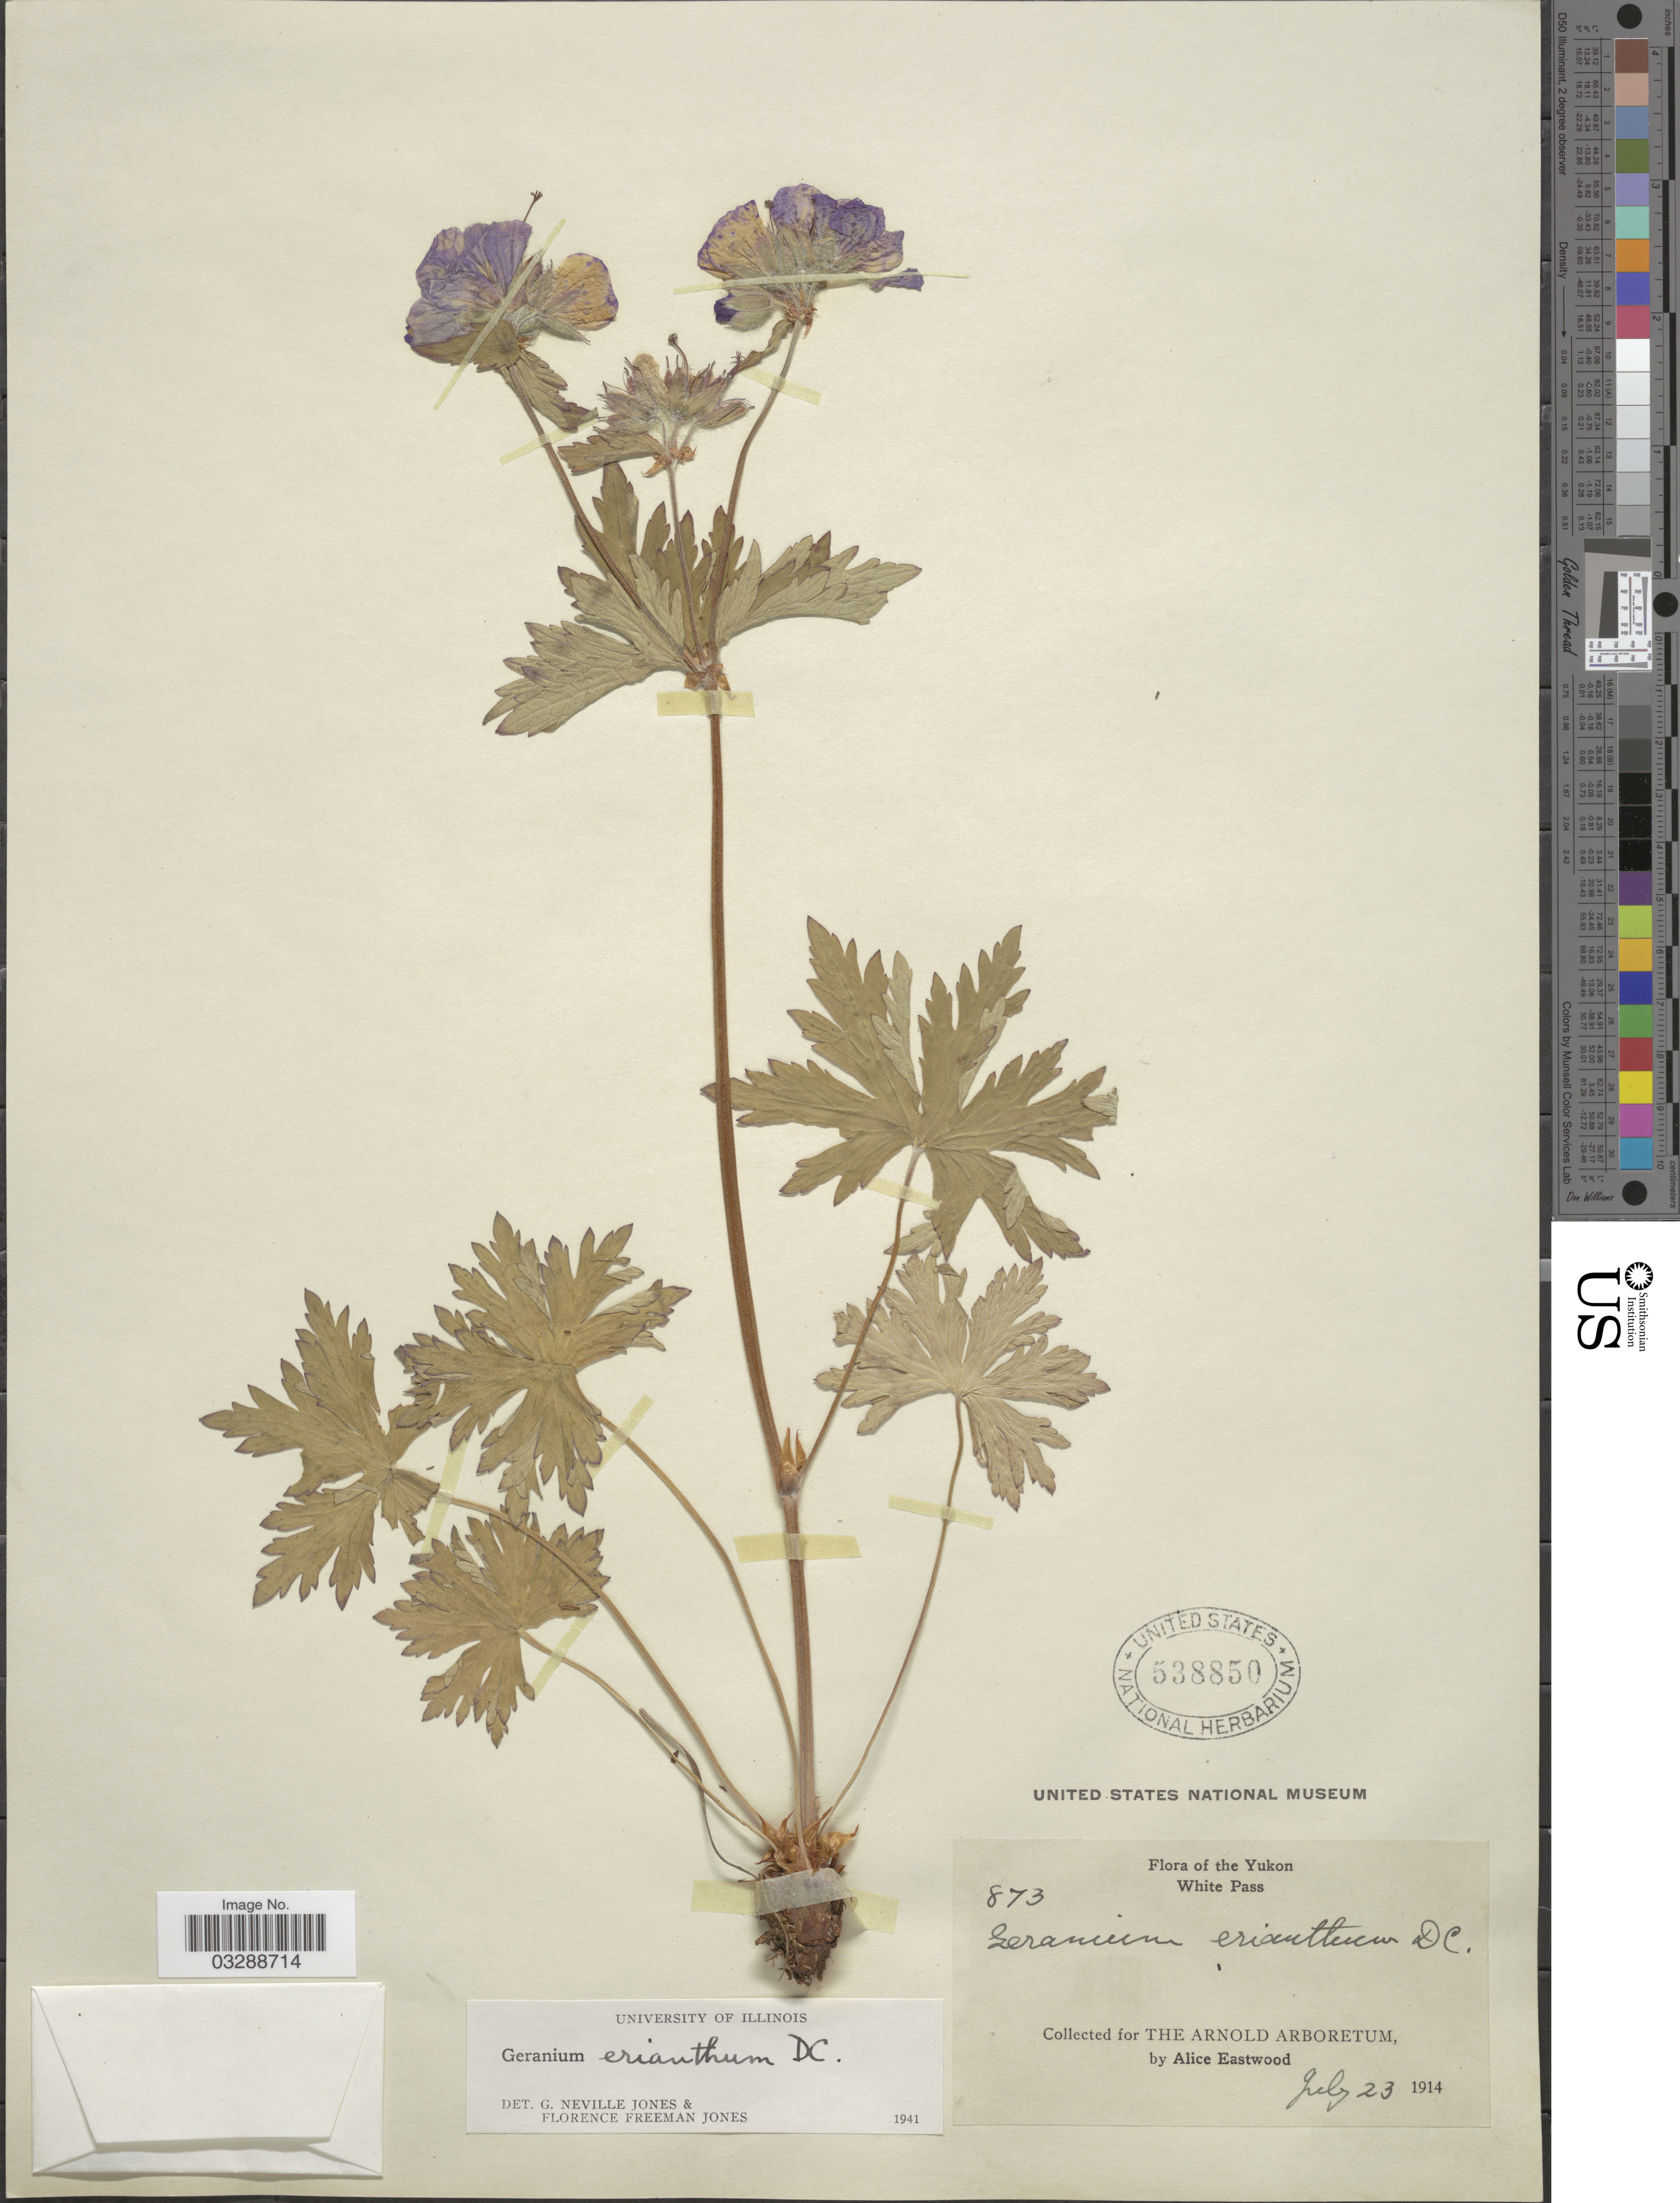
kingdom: Plantae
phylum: Tracheophyta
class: Magnoliopsida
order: Geraniales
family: Geraniaceae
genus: Geranium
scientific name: Geranium erianthum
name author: DC.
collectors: A. Eastwood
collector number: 873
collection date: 1914-07-23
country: Canada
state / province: Yukon Territory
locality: White Pass.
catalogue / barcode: US 538850